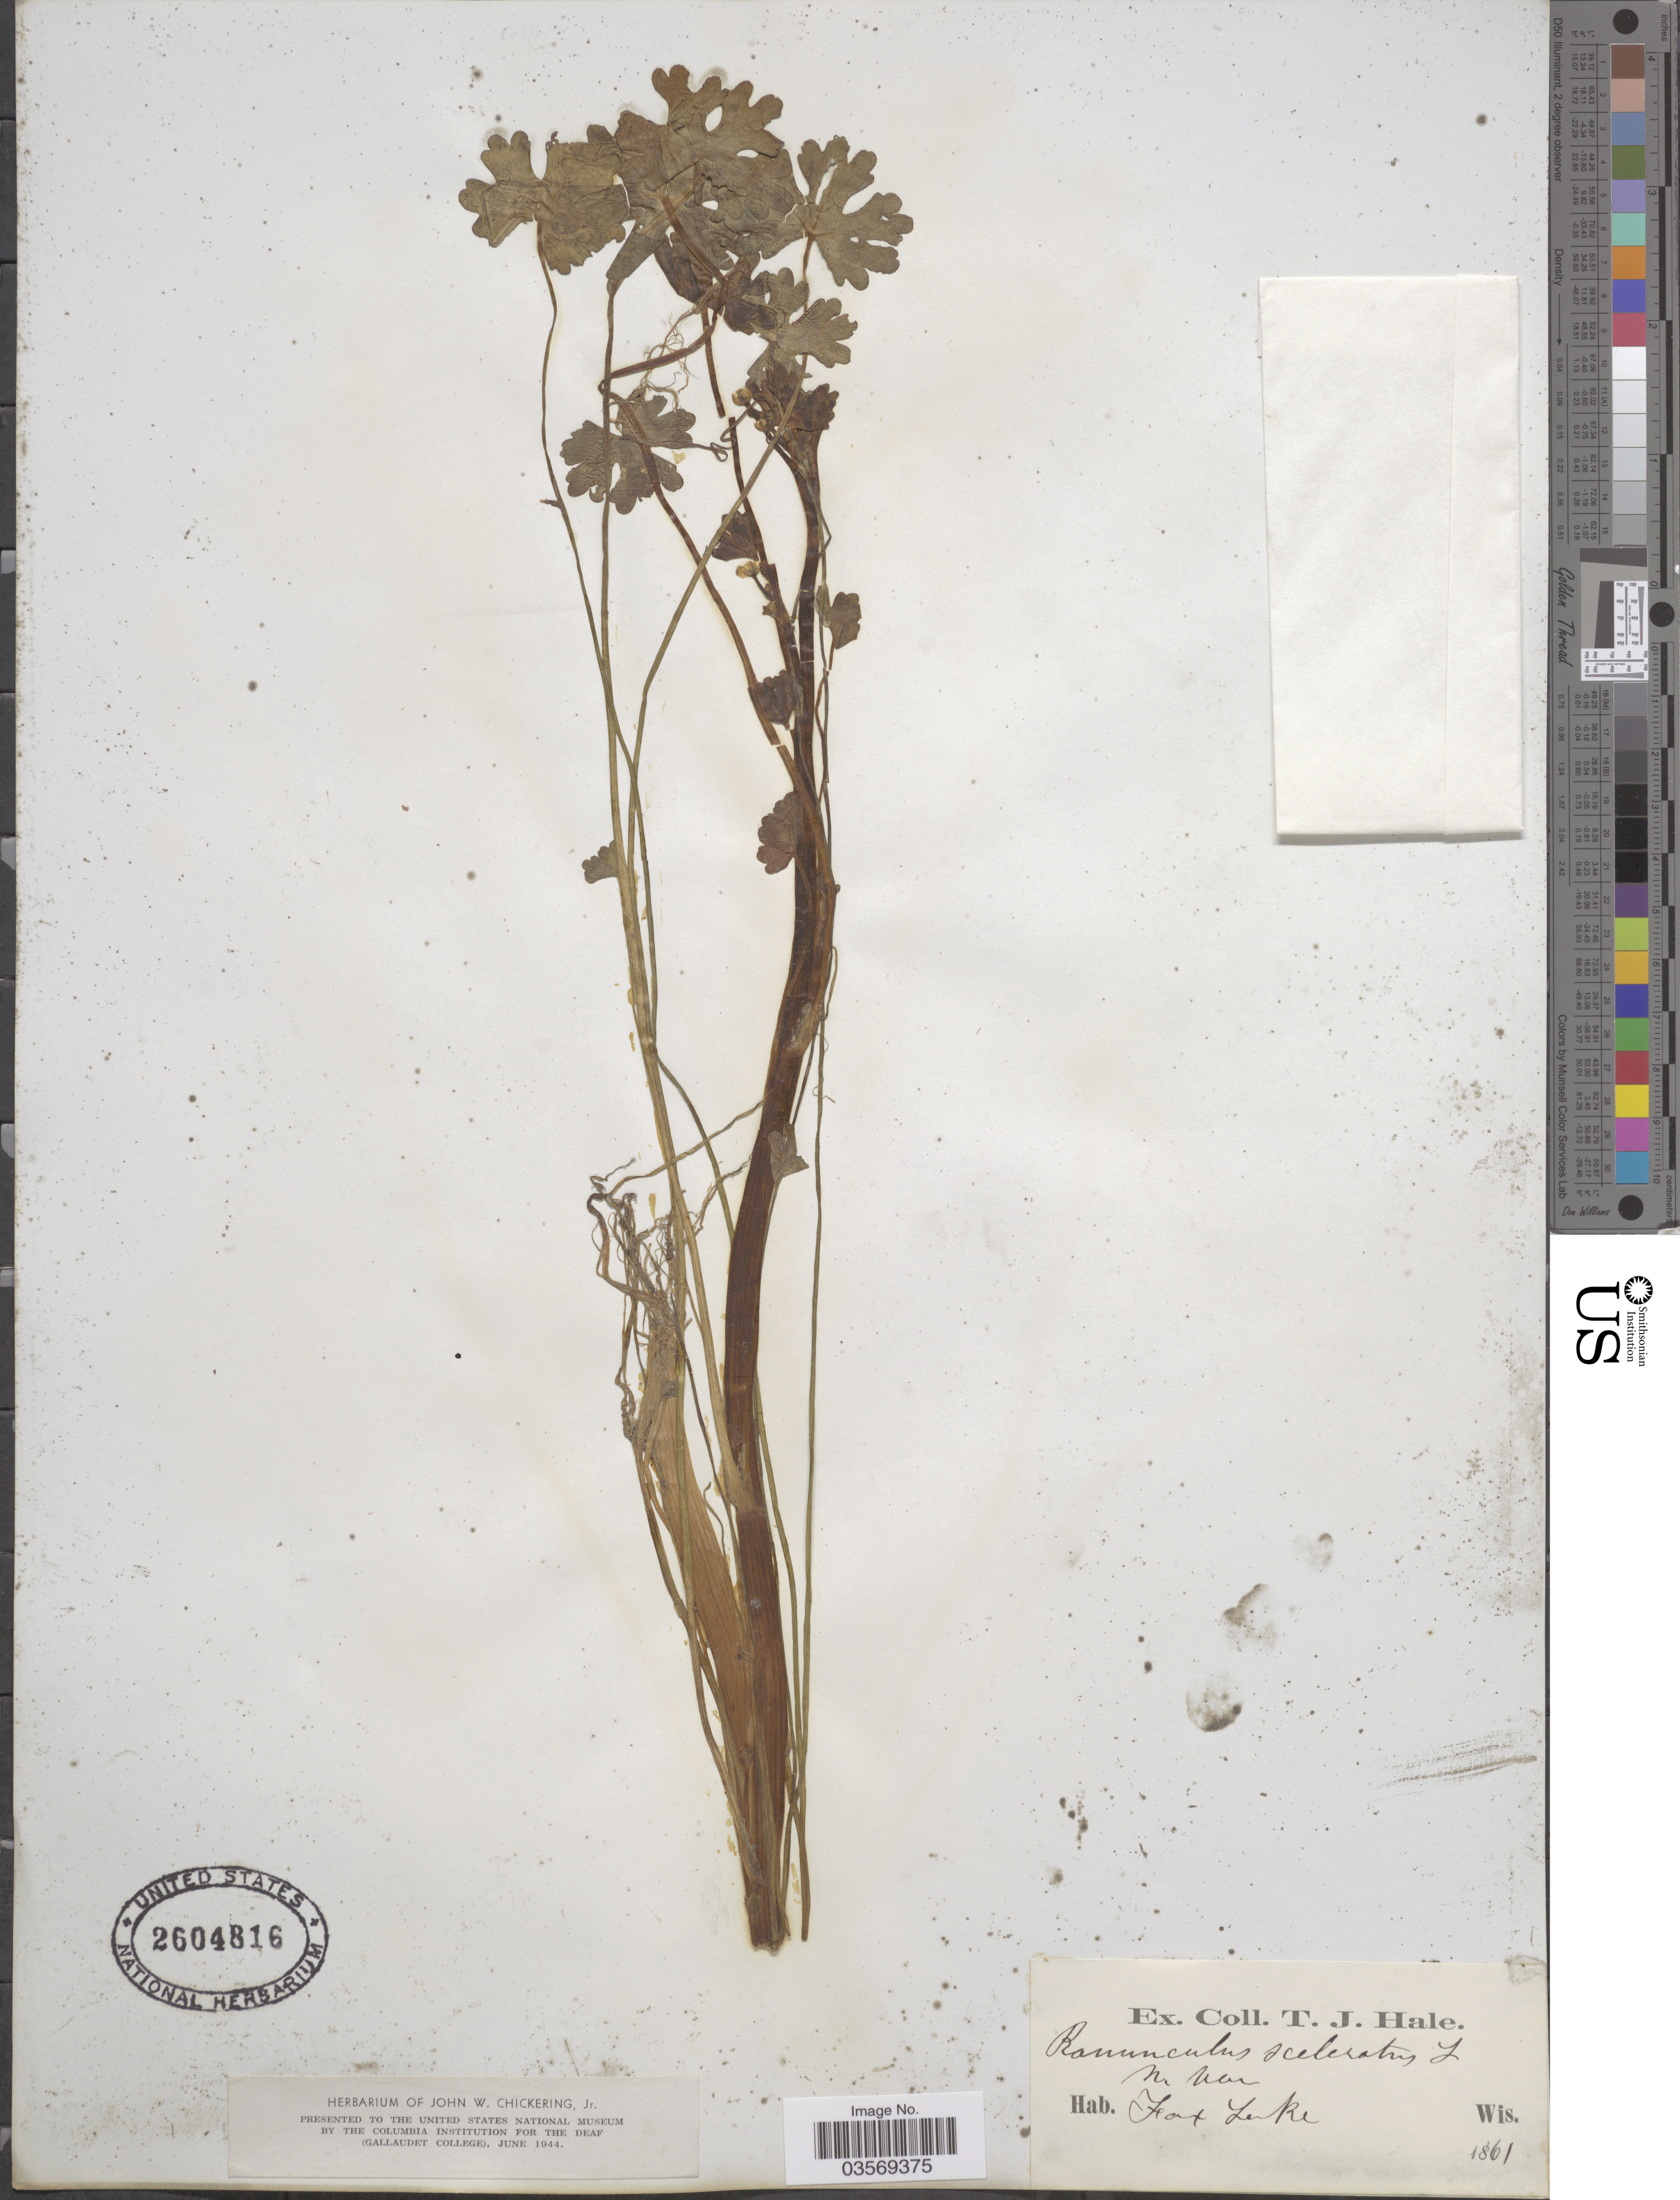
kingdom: Plantae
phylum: Tracheophyta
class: Magnoliopsida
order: Ranunculales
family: Ranunculaceae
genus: Ranunculus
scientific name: Ranunculus sceleratus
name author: L.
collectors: T. Hale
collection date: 1861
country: United States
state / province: Wisconsin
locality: Fox Lake.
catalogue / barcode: US 2604816